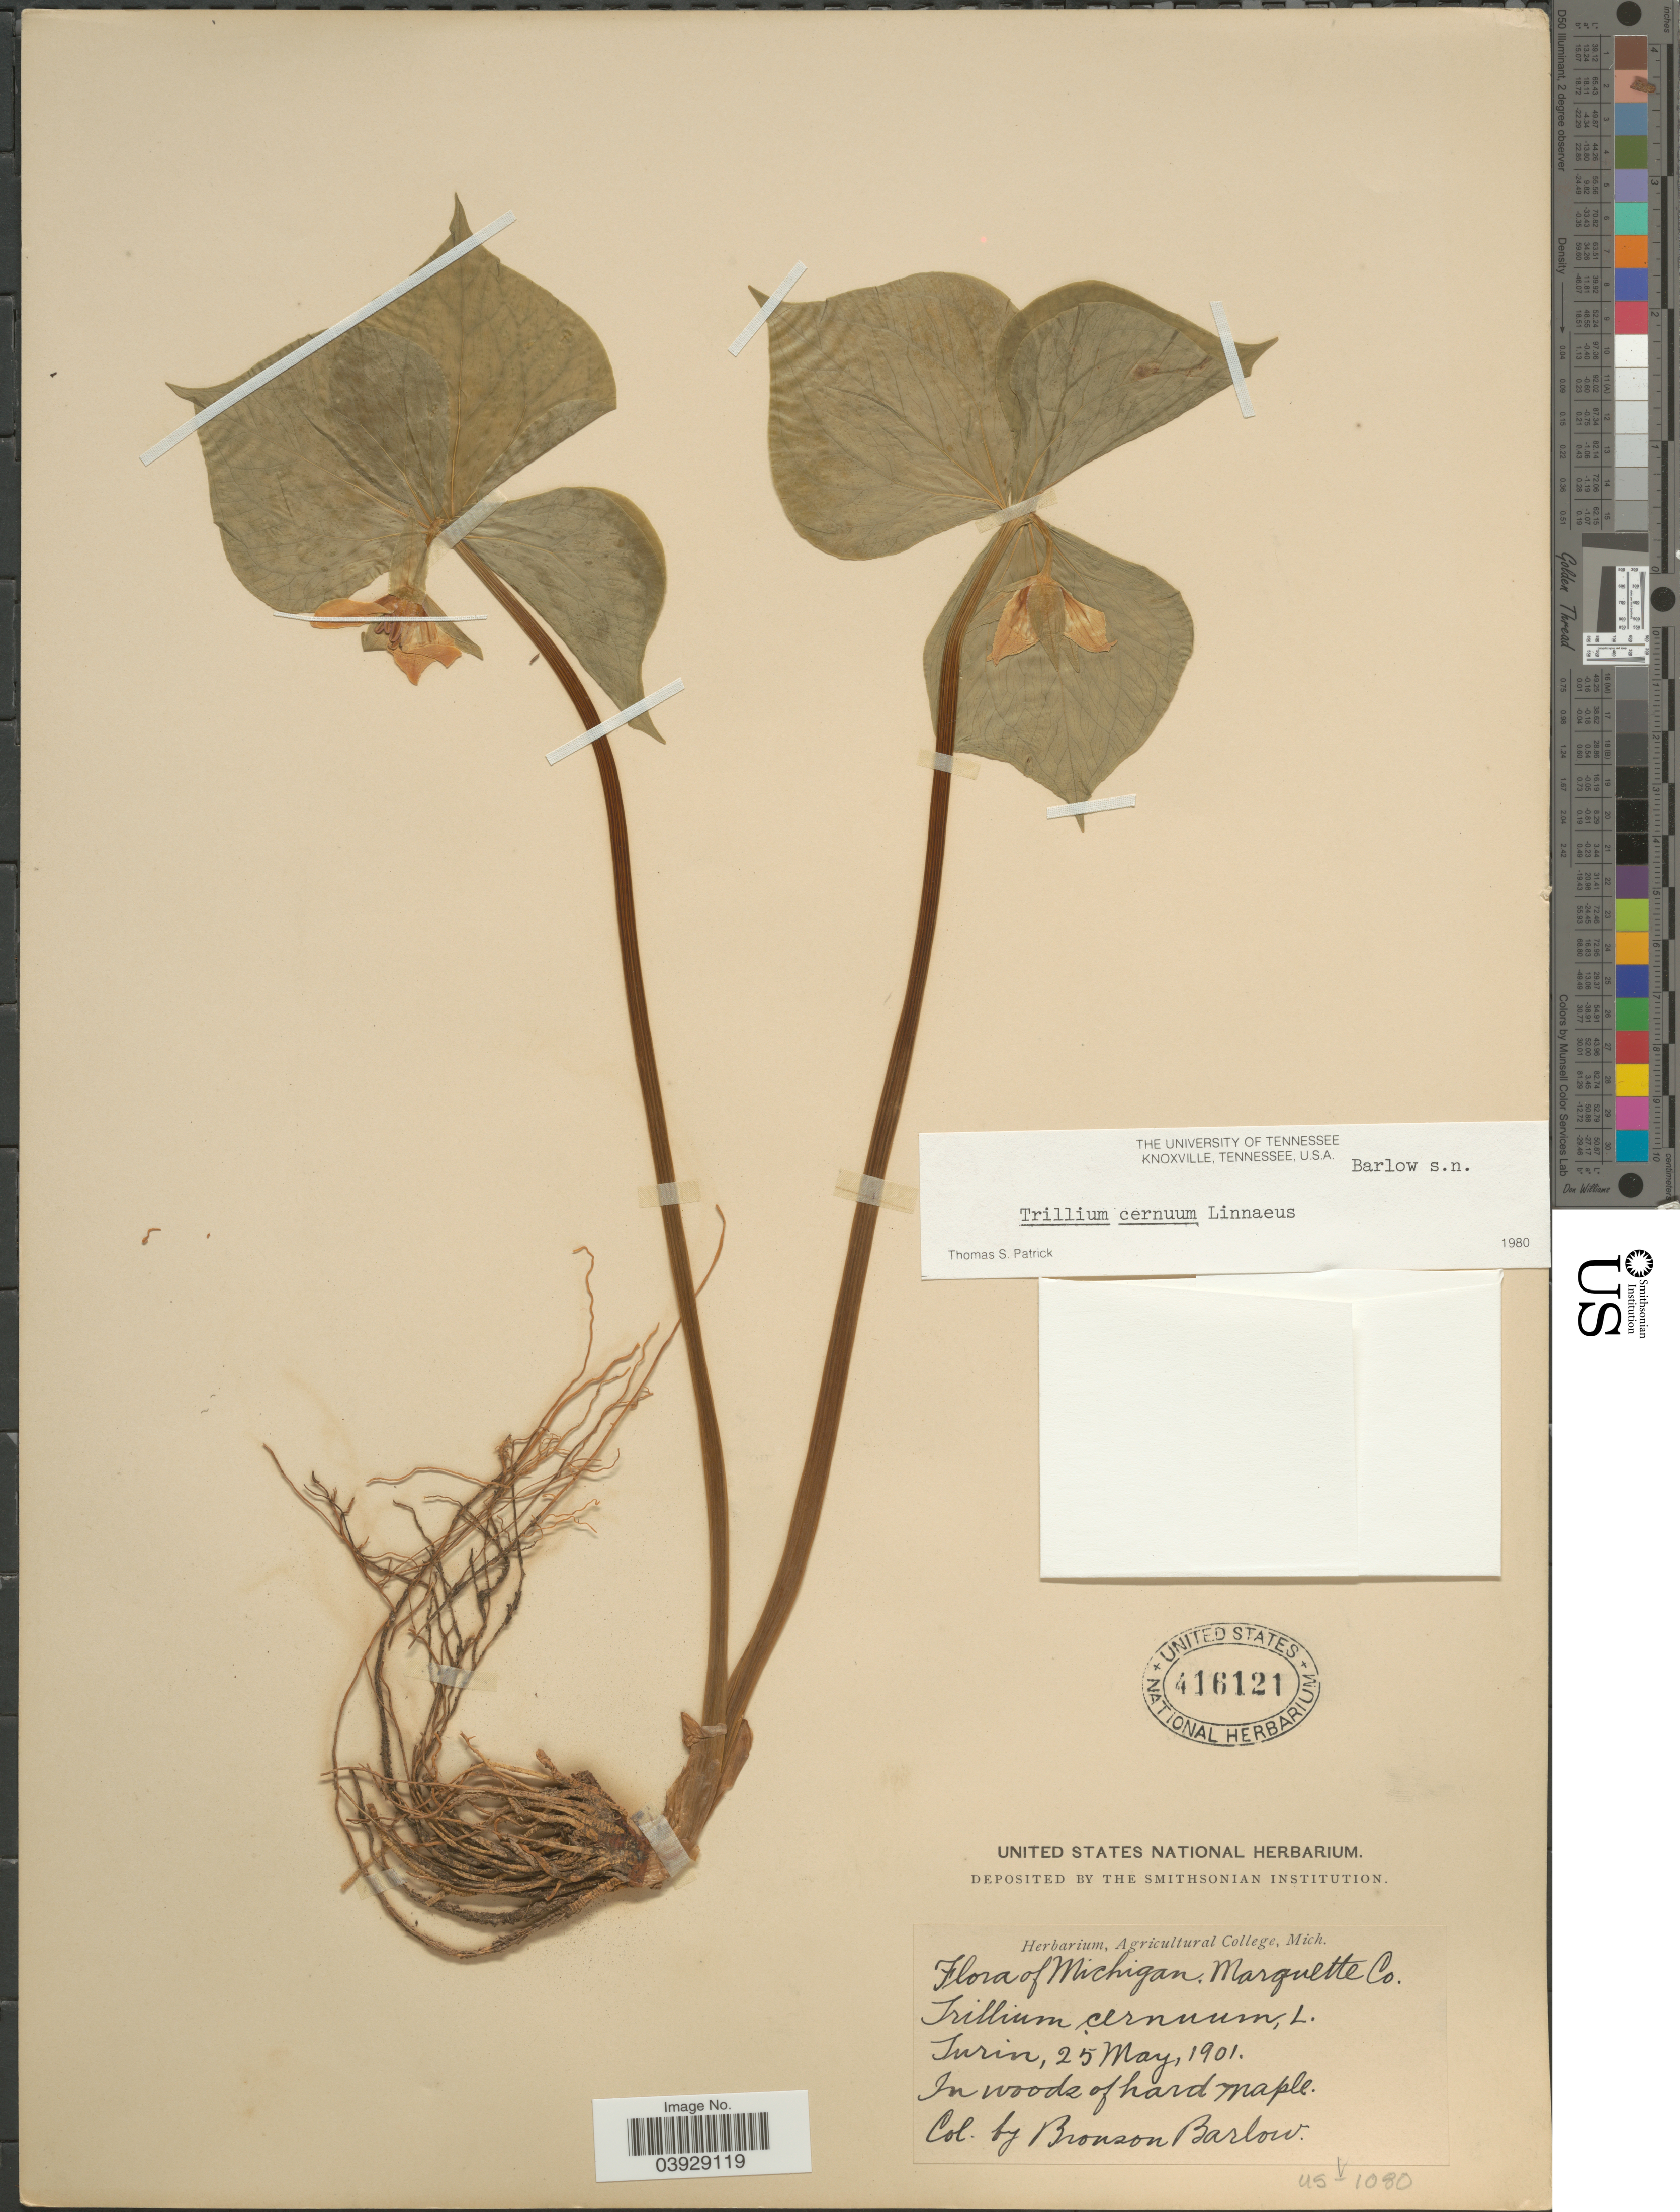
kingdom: Plantae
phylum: Tracheophyta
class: Liliopsida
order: Liliales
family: Melanthiaceae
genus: Trillium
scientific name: Trillium cernuum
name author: L.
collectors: Barlow, B.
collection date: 1901-05-25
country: United States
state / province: Michigan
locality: Marquette Co. Turin, In woods of hard Maple.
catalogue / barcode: US 416121